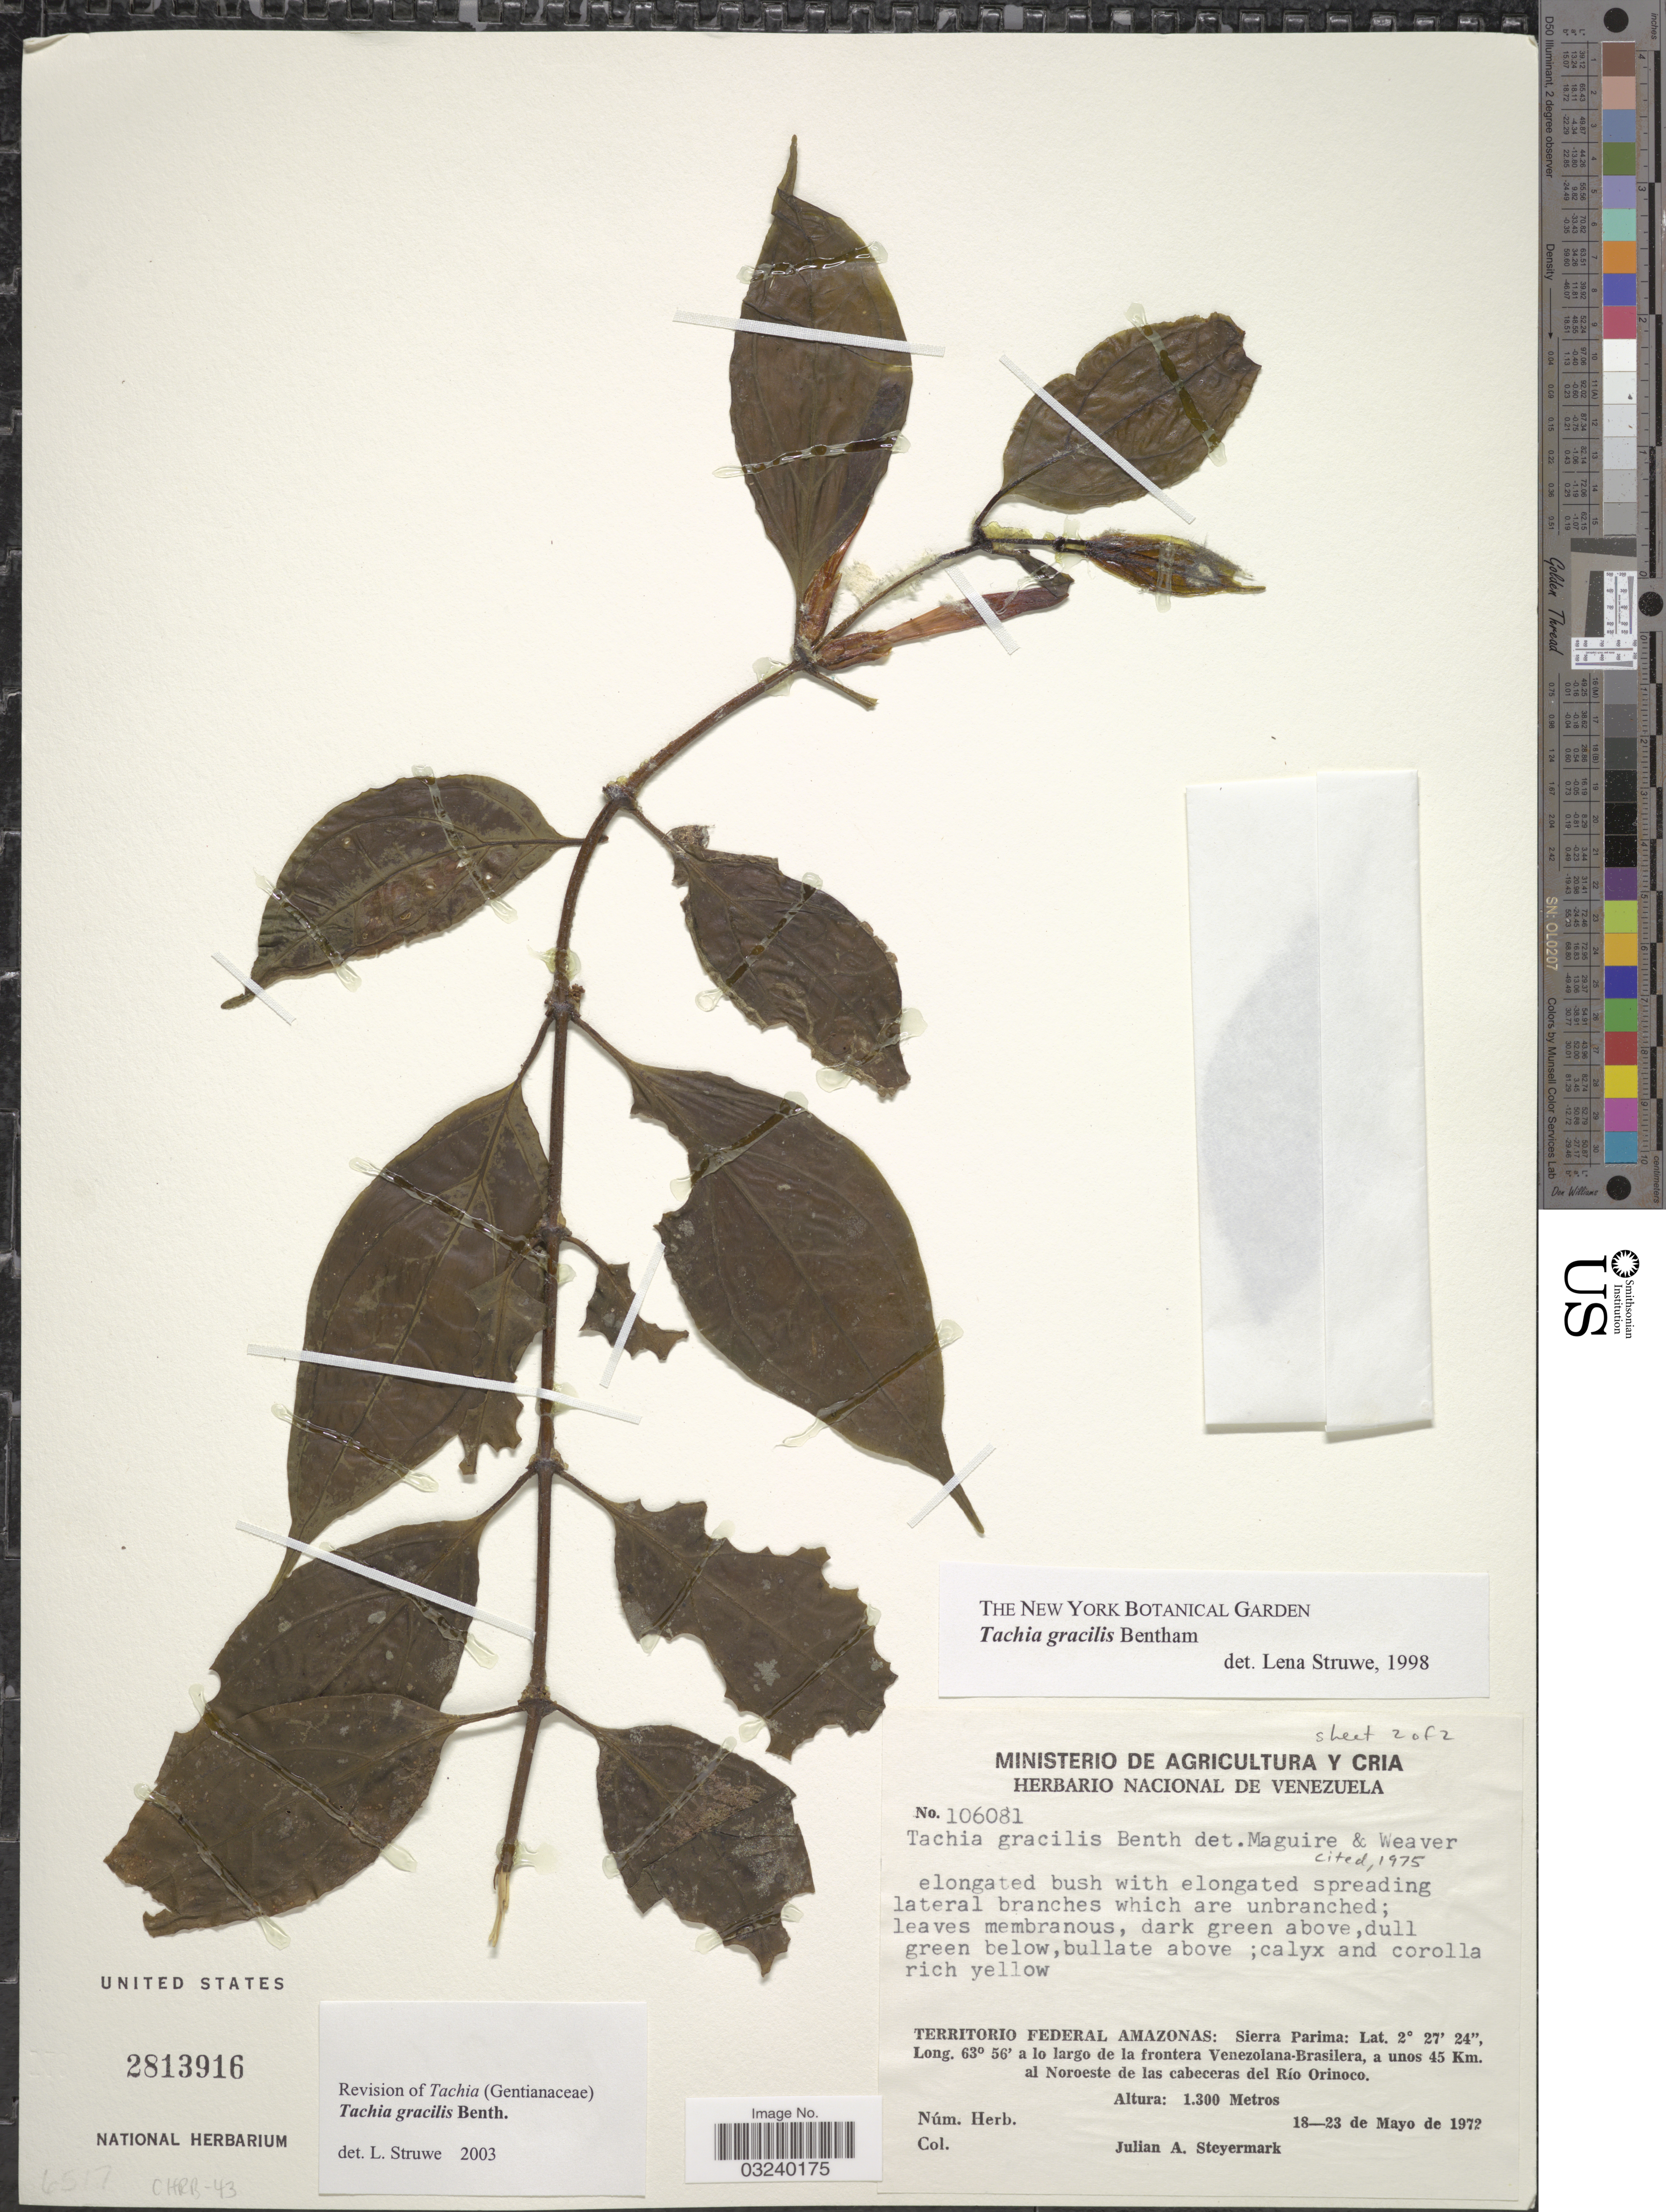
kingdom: Plantae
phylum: Tracheophyta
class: Magnoliopsida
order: Gentianales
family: Gentianaceae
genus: Tachia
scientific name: Tachia gracilis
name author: Benth.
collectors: J. Steyermark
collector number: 106081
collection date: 1972-05-18/1972-05-23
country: Venezuela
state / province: Amazonas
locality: Territorio Federal Amazonas: Sierra Parima, a lo largo de la frontera Venezolana-Brasilera, a unos 45 Km. al Noroeste de las cabeceras del Río Orinoco.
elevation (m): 1300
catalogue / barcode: US 2813916